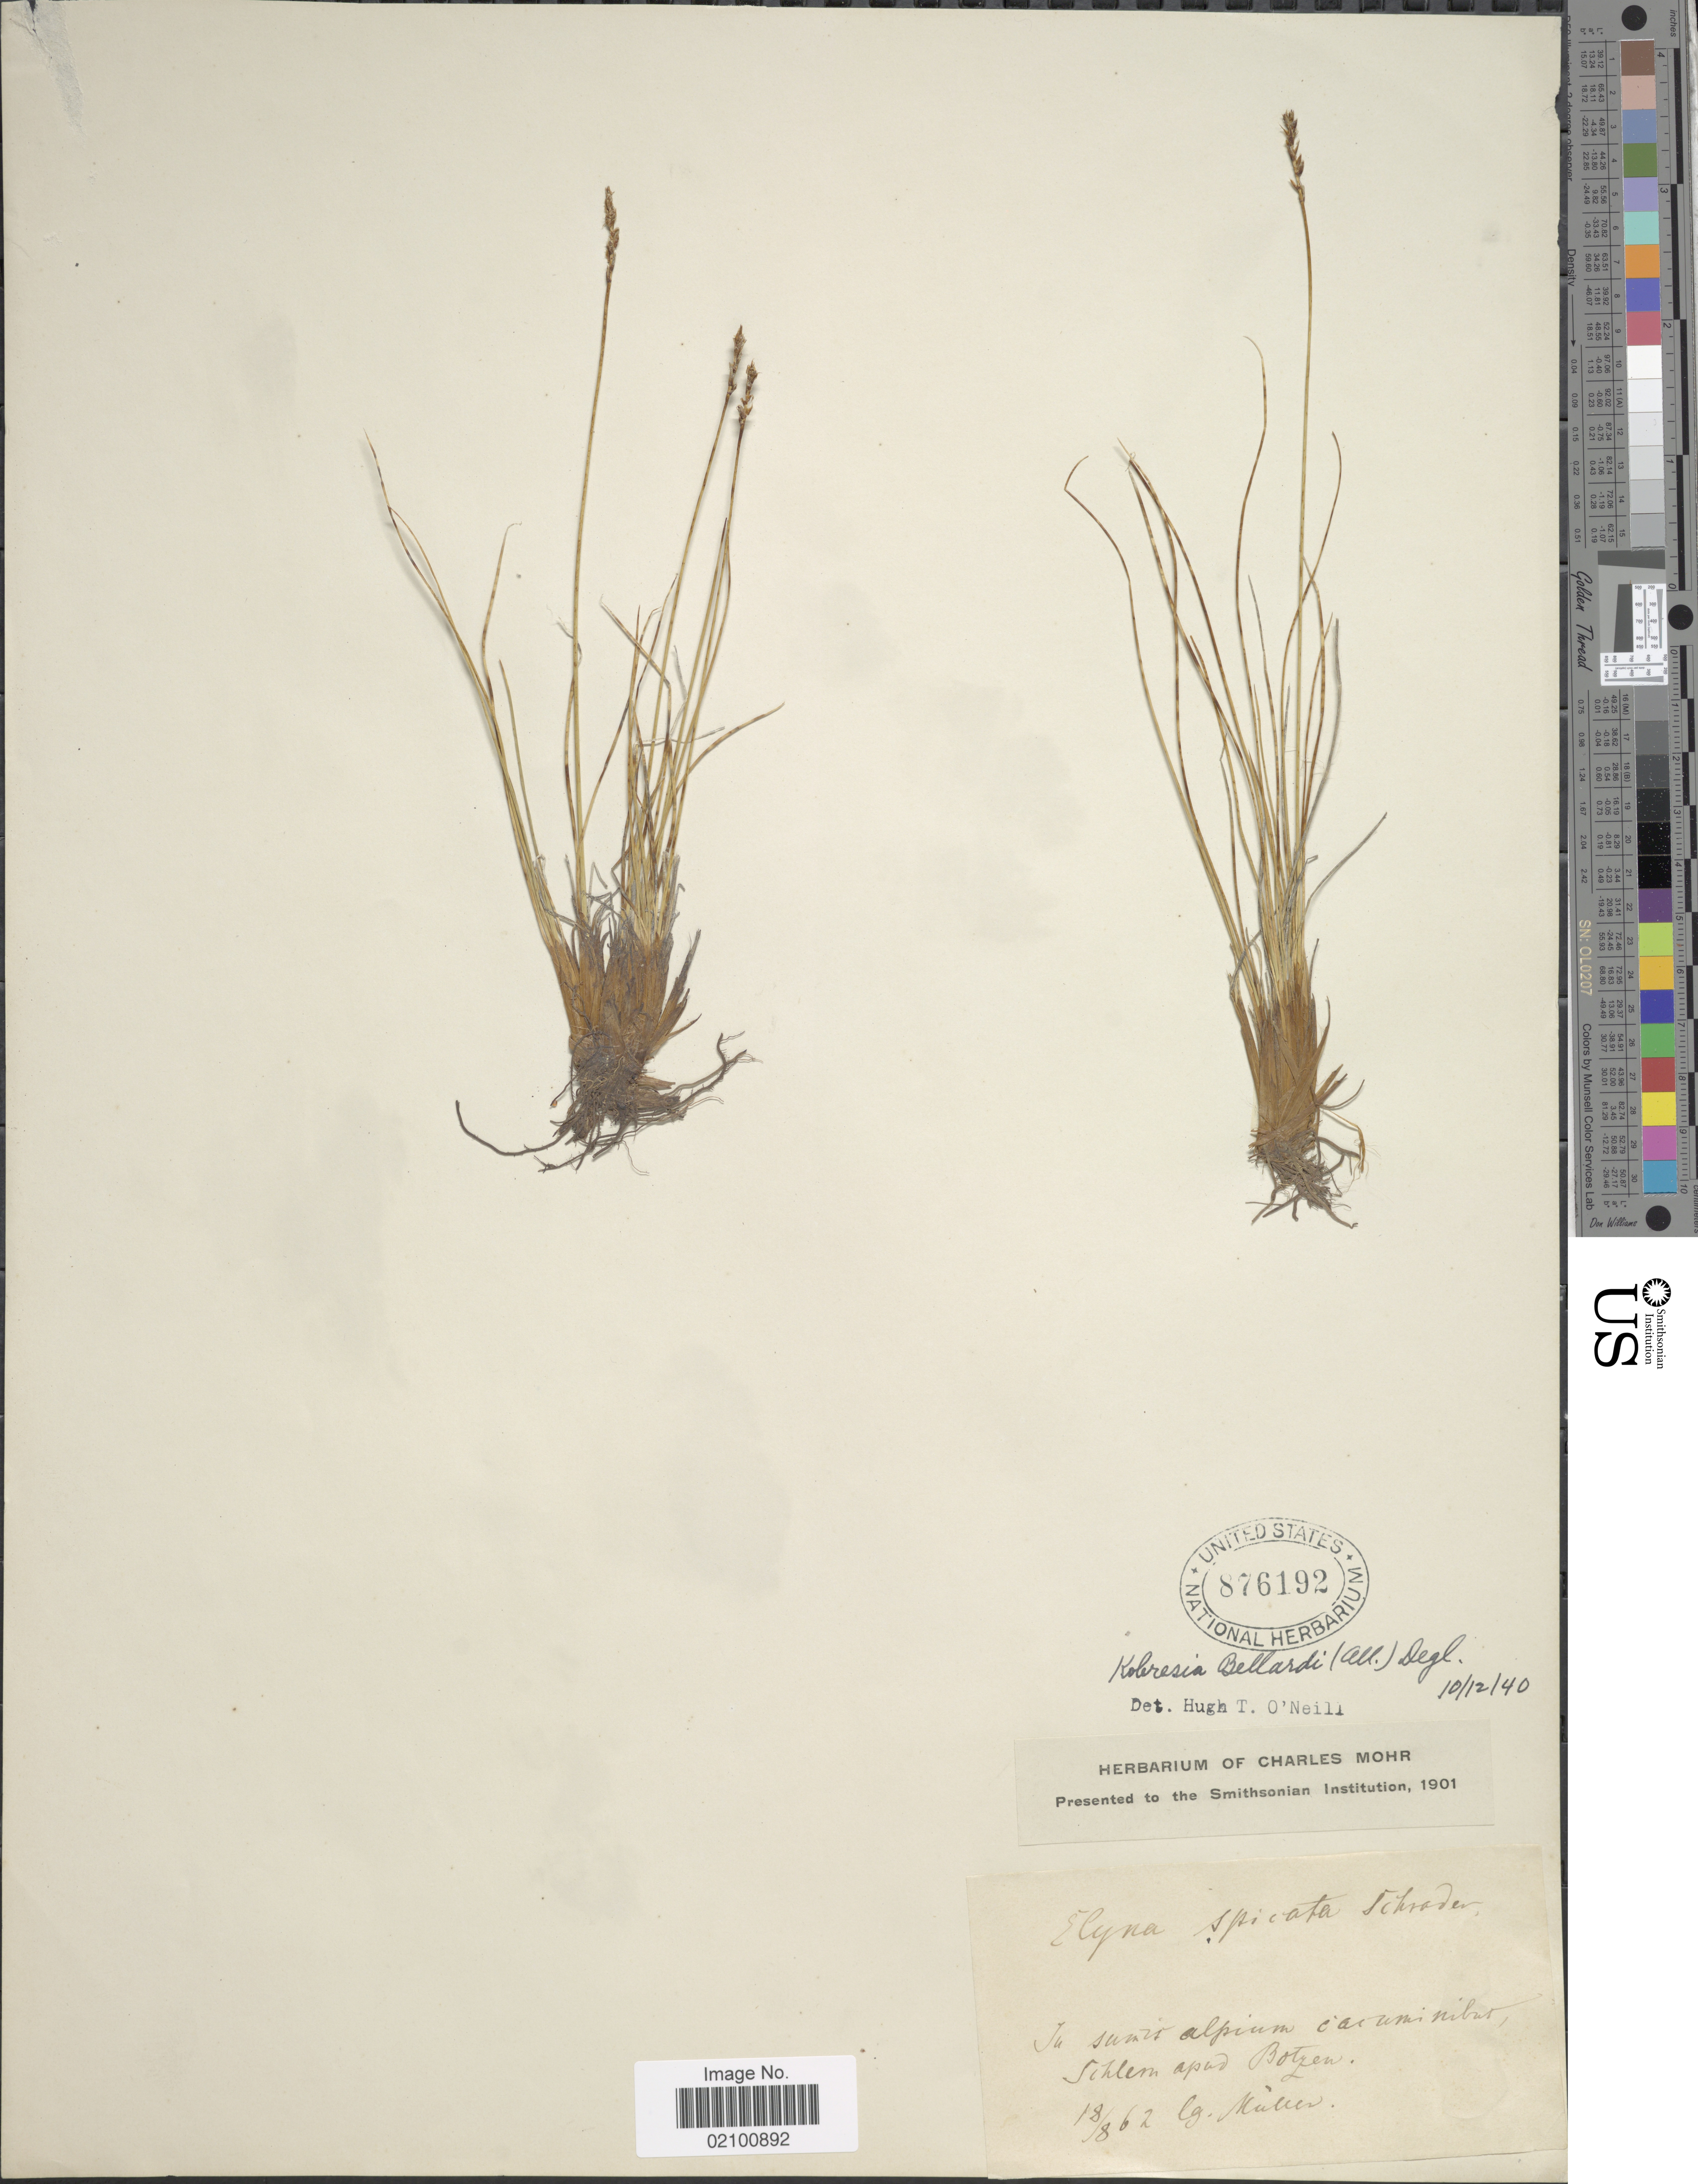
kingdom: Plantae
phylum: Tracheophyta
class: Liliopsida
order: Poales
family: Cyperaceae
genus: Carex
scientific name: Carex myosuroides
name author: Vill.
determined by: Strong, M. T., (US), Smithsonian Institution - National Museum of Natural History (UNITED STATES)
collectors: -- Müller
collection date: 1862-08-18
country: Italy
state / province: Trentino-Alto Adige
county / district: South Tyrol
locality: Sithlem apad Botzen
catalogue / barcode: US 876192